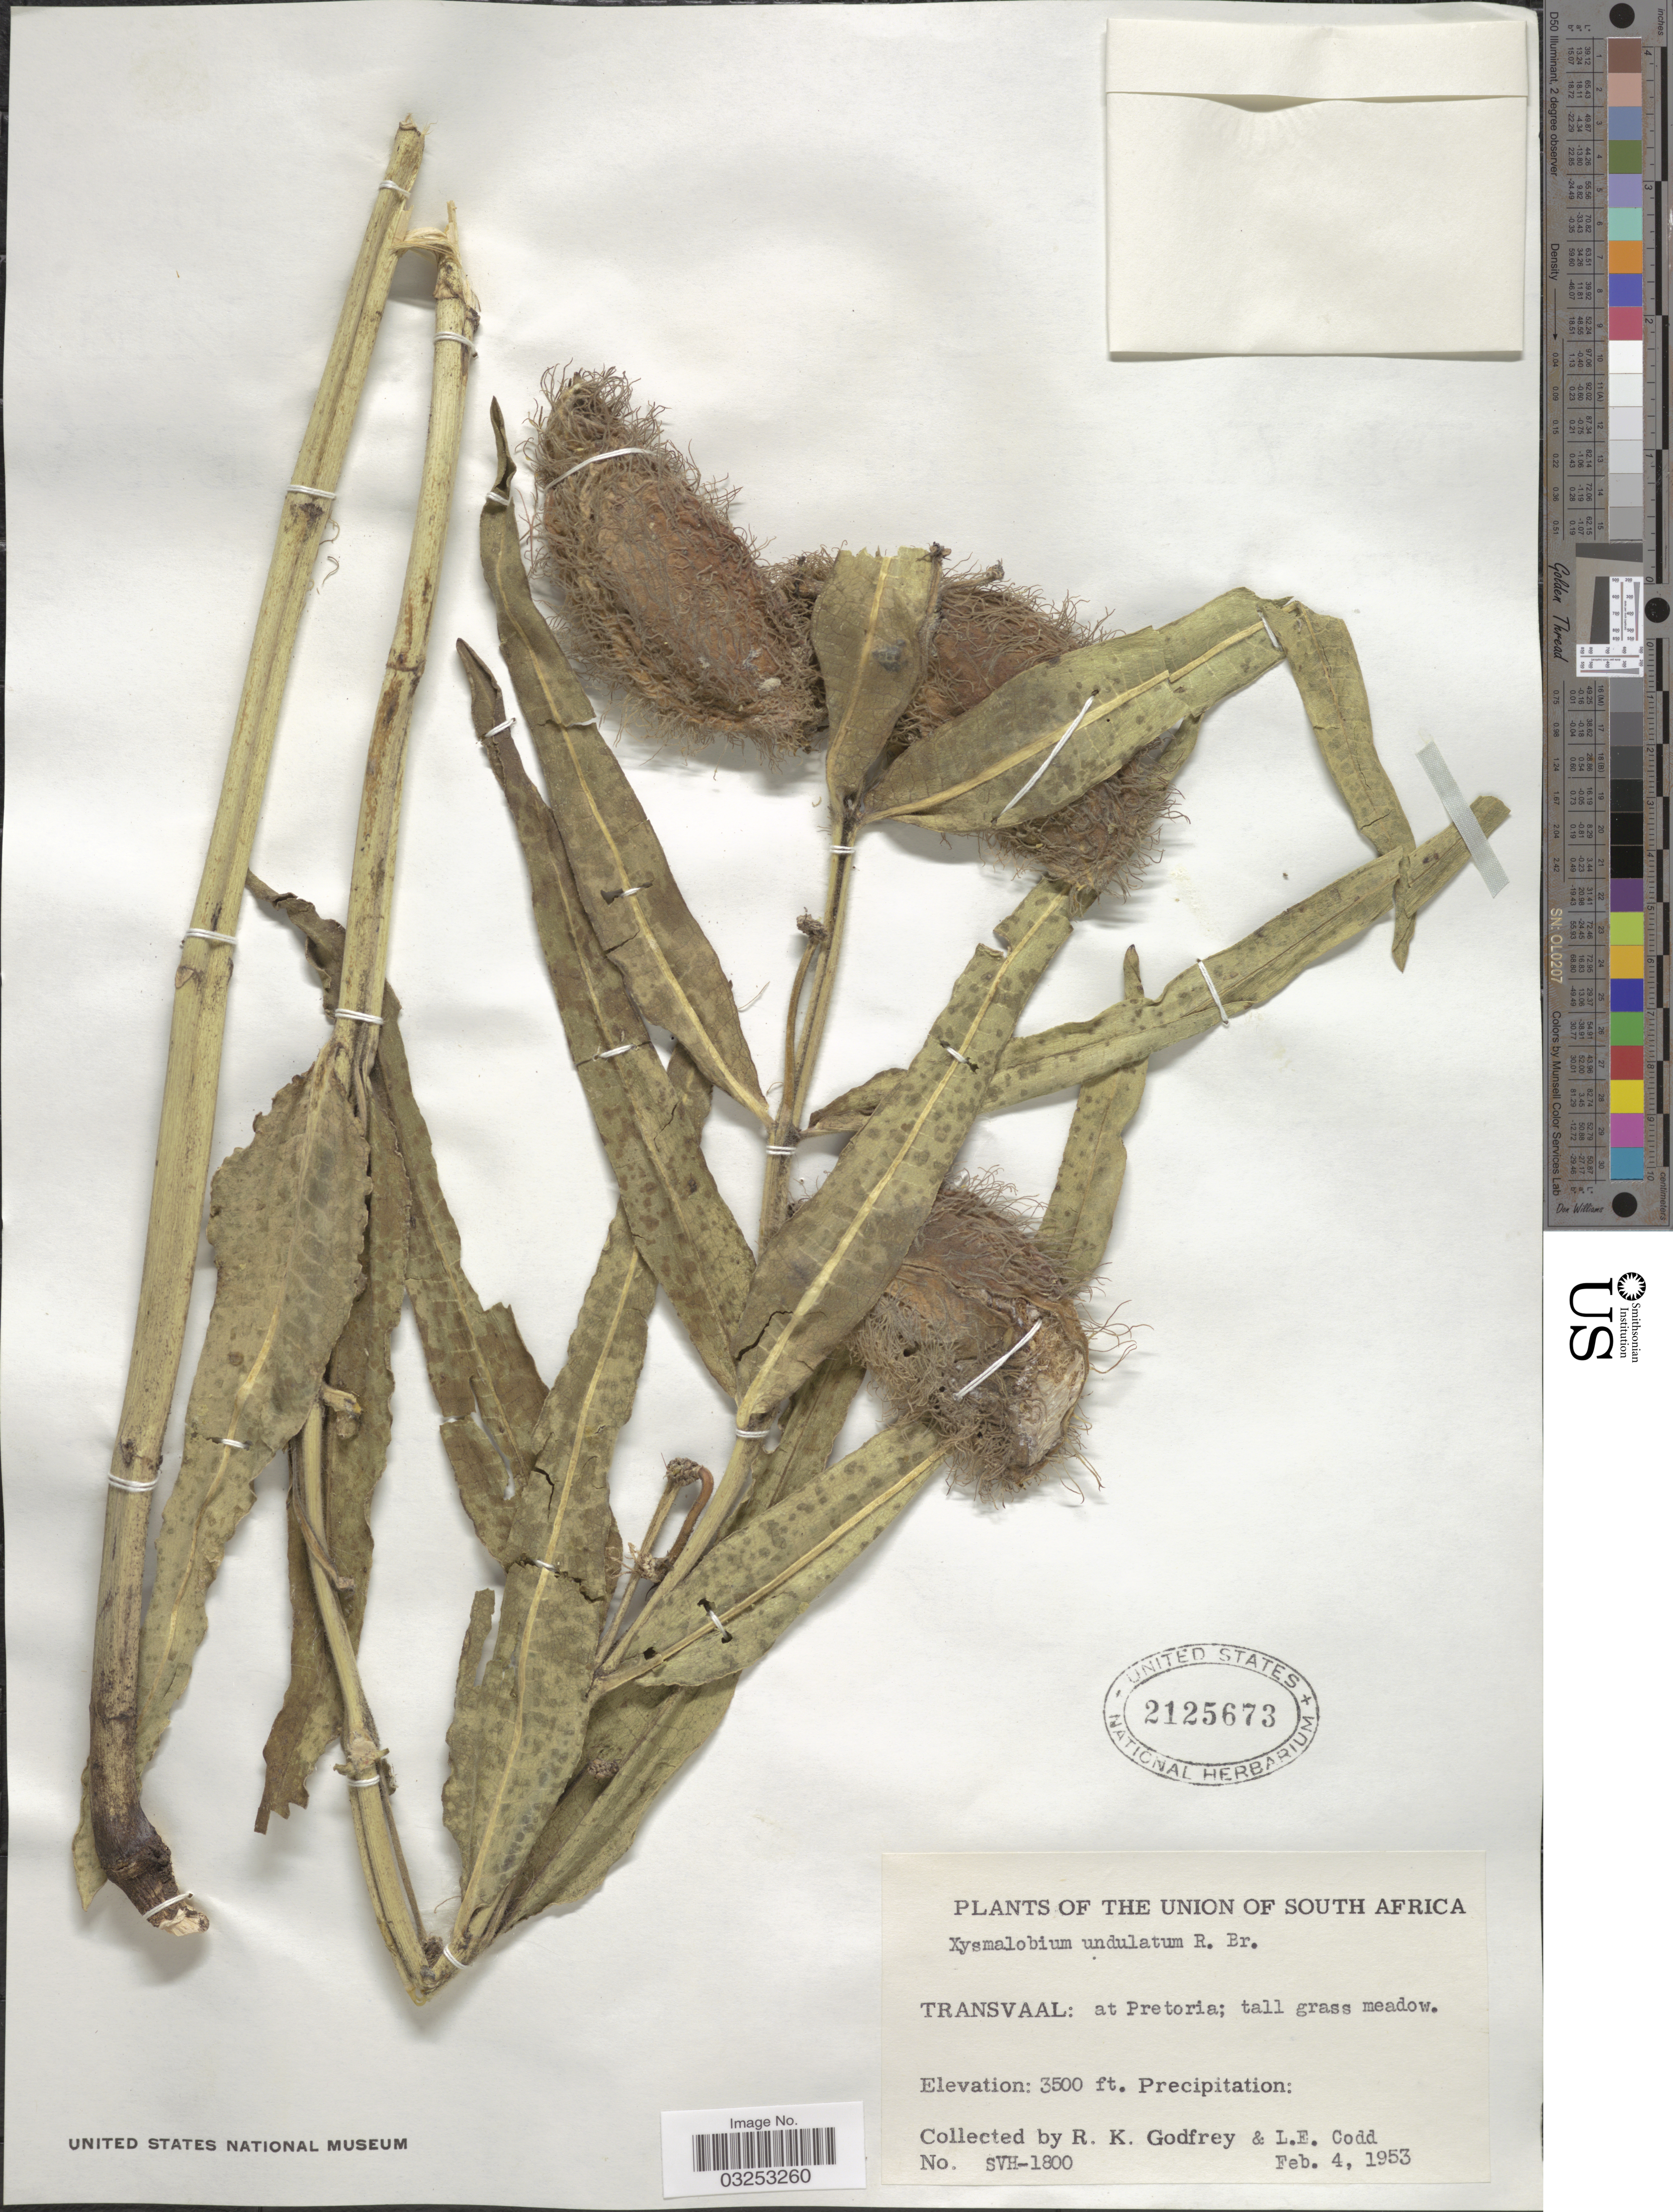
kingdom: Plantae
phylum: Tracheophyta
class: Magnoliopsida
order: Gentianales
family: Apocynaceae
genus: Xysmalobium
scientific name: Xysmalobium undulatum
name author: (L.) W.T. Aiton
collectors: R. K. Godfrey & L. Codd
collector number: SVH-1800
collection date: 1953-02-04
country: South Africa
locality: The Union of South Africa. Transvaal: at Pretoria; tall grass meadow.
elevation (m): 1067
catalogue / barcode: US 2125673